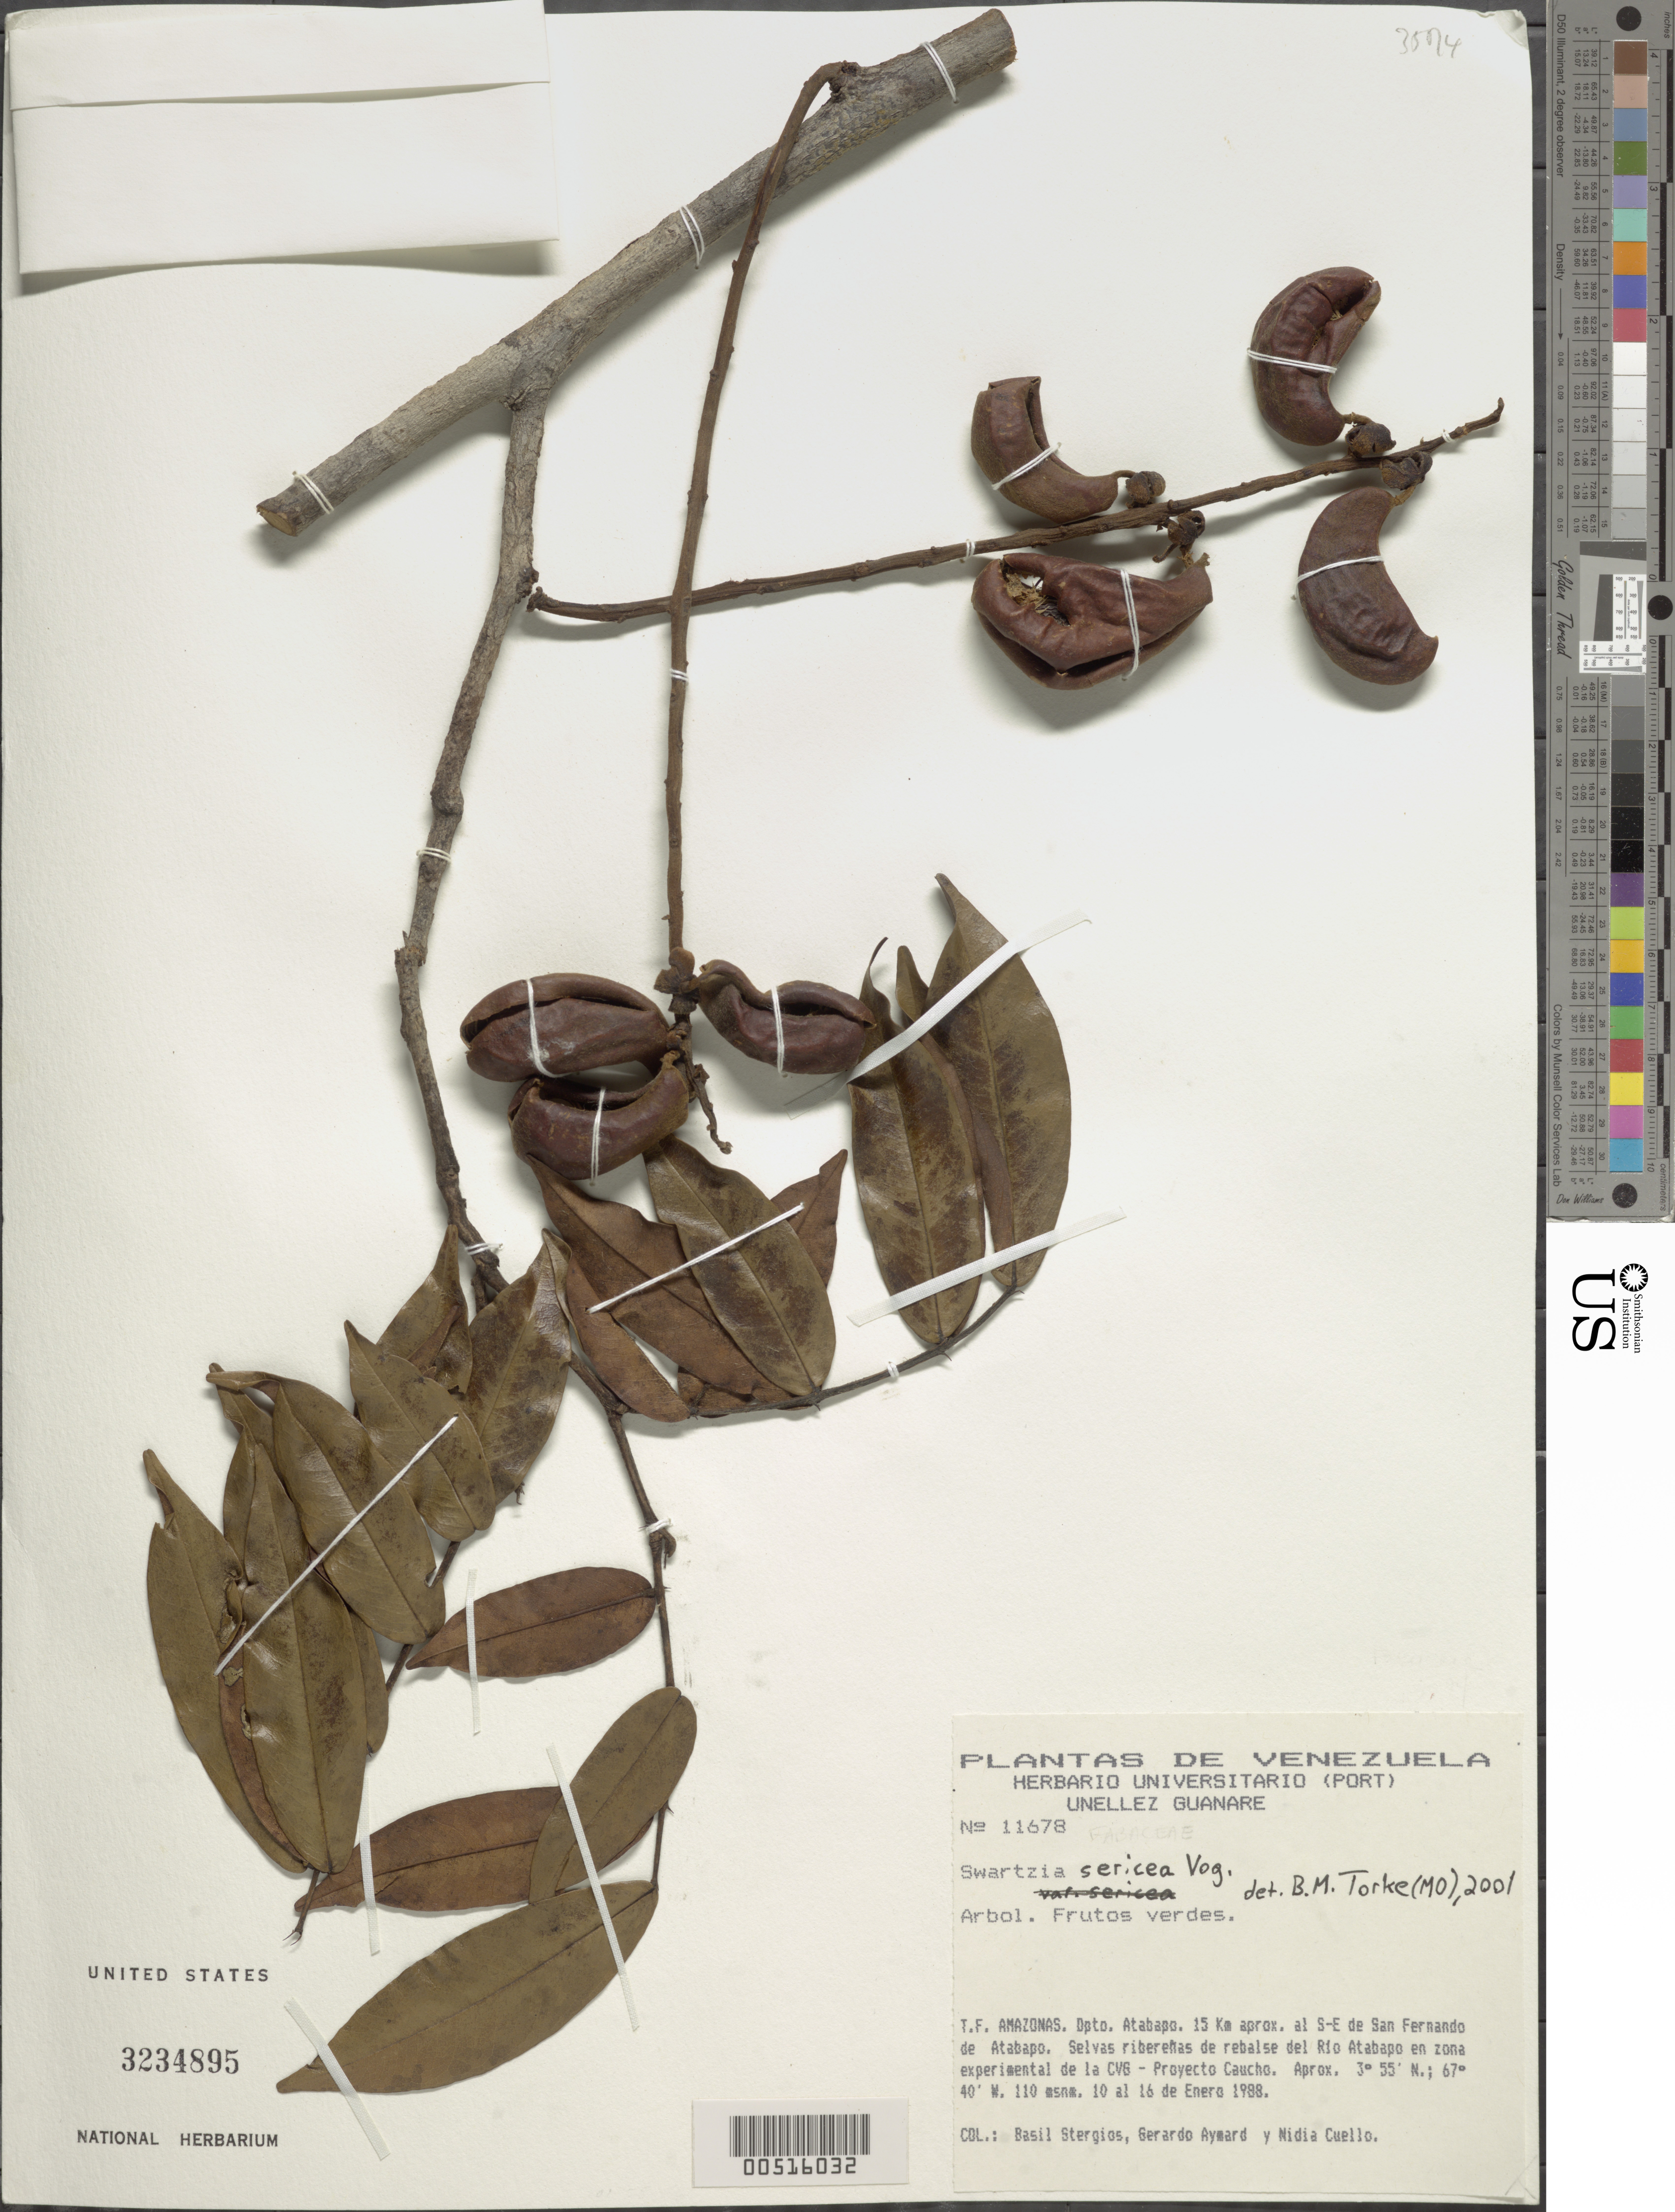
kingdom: Plantae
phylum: Tracheophyta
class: Magnoliopsida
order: Fabales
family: Fabaceae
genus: Swartzia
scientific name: Swartzia sericea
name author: Vogel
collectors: B. G. Stergios, G. A. Aymard & N. L. Cuello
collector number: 11678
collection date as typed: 10 Jan 1988 to 16 Jan 1988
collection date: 1988-01-10/1988-01-16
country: Venezuela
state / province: Amazonas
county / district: Atabapo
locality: San Fernando de Atabapo, 15 km SE of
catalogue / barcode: US 3234895